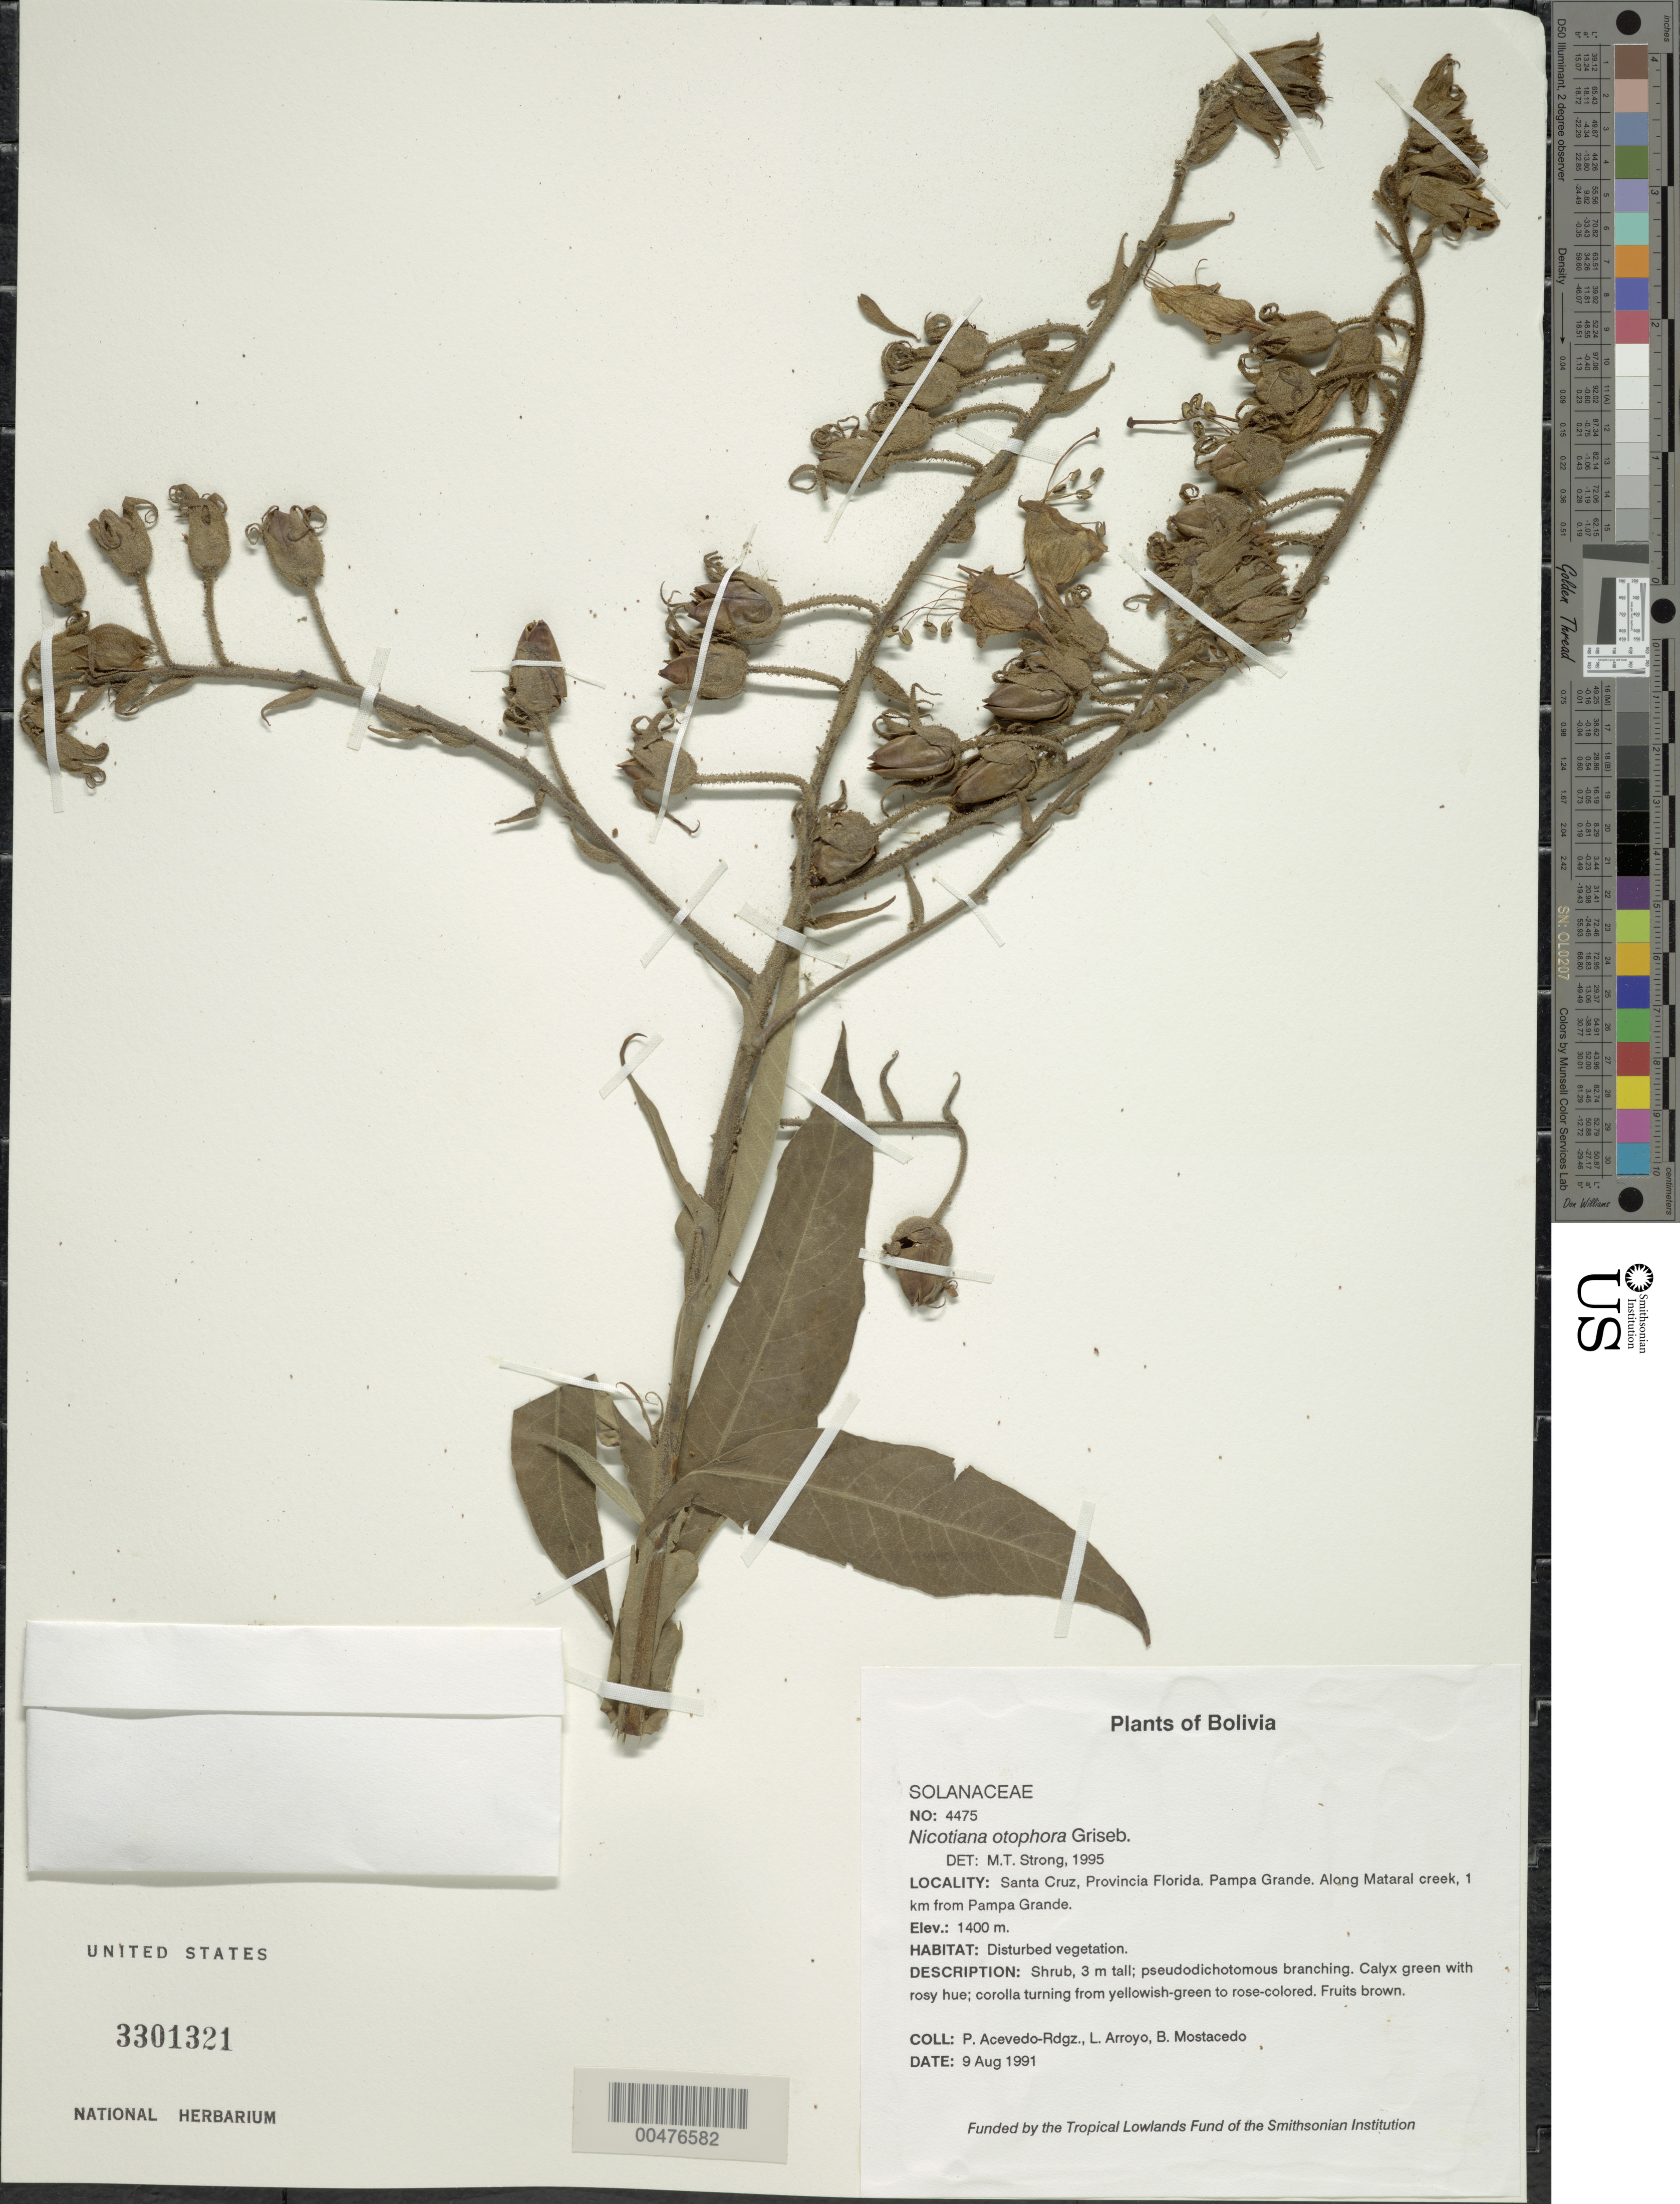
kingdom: Plantae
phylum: Tracheophyta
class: Magnoliopsida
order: Solanales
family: Solanaceae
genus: Nicotiana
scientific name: Nicotiana otophora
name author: Griseb.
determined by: Strong, M. T., (US), Smithsonian Institution - National Museum of Natural History (UNITED STATES)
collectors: P. Acevedo-Rodr., L. Arroyo & B. Mostacedo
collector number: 4475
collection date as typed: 09 Aug 1991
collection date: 1991-08-09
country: Bolivia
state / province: Santa Cruz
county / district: Florida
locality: Pampa Grande. Along Mataral creek, 1 km from Pampa Grande.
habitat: Disturbed vegetation.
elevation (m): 1400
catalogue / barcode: US 3301321